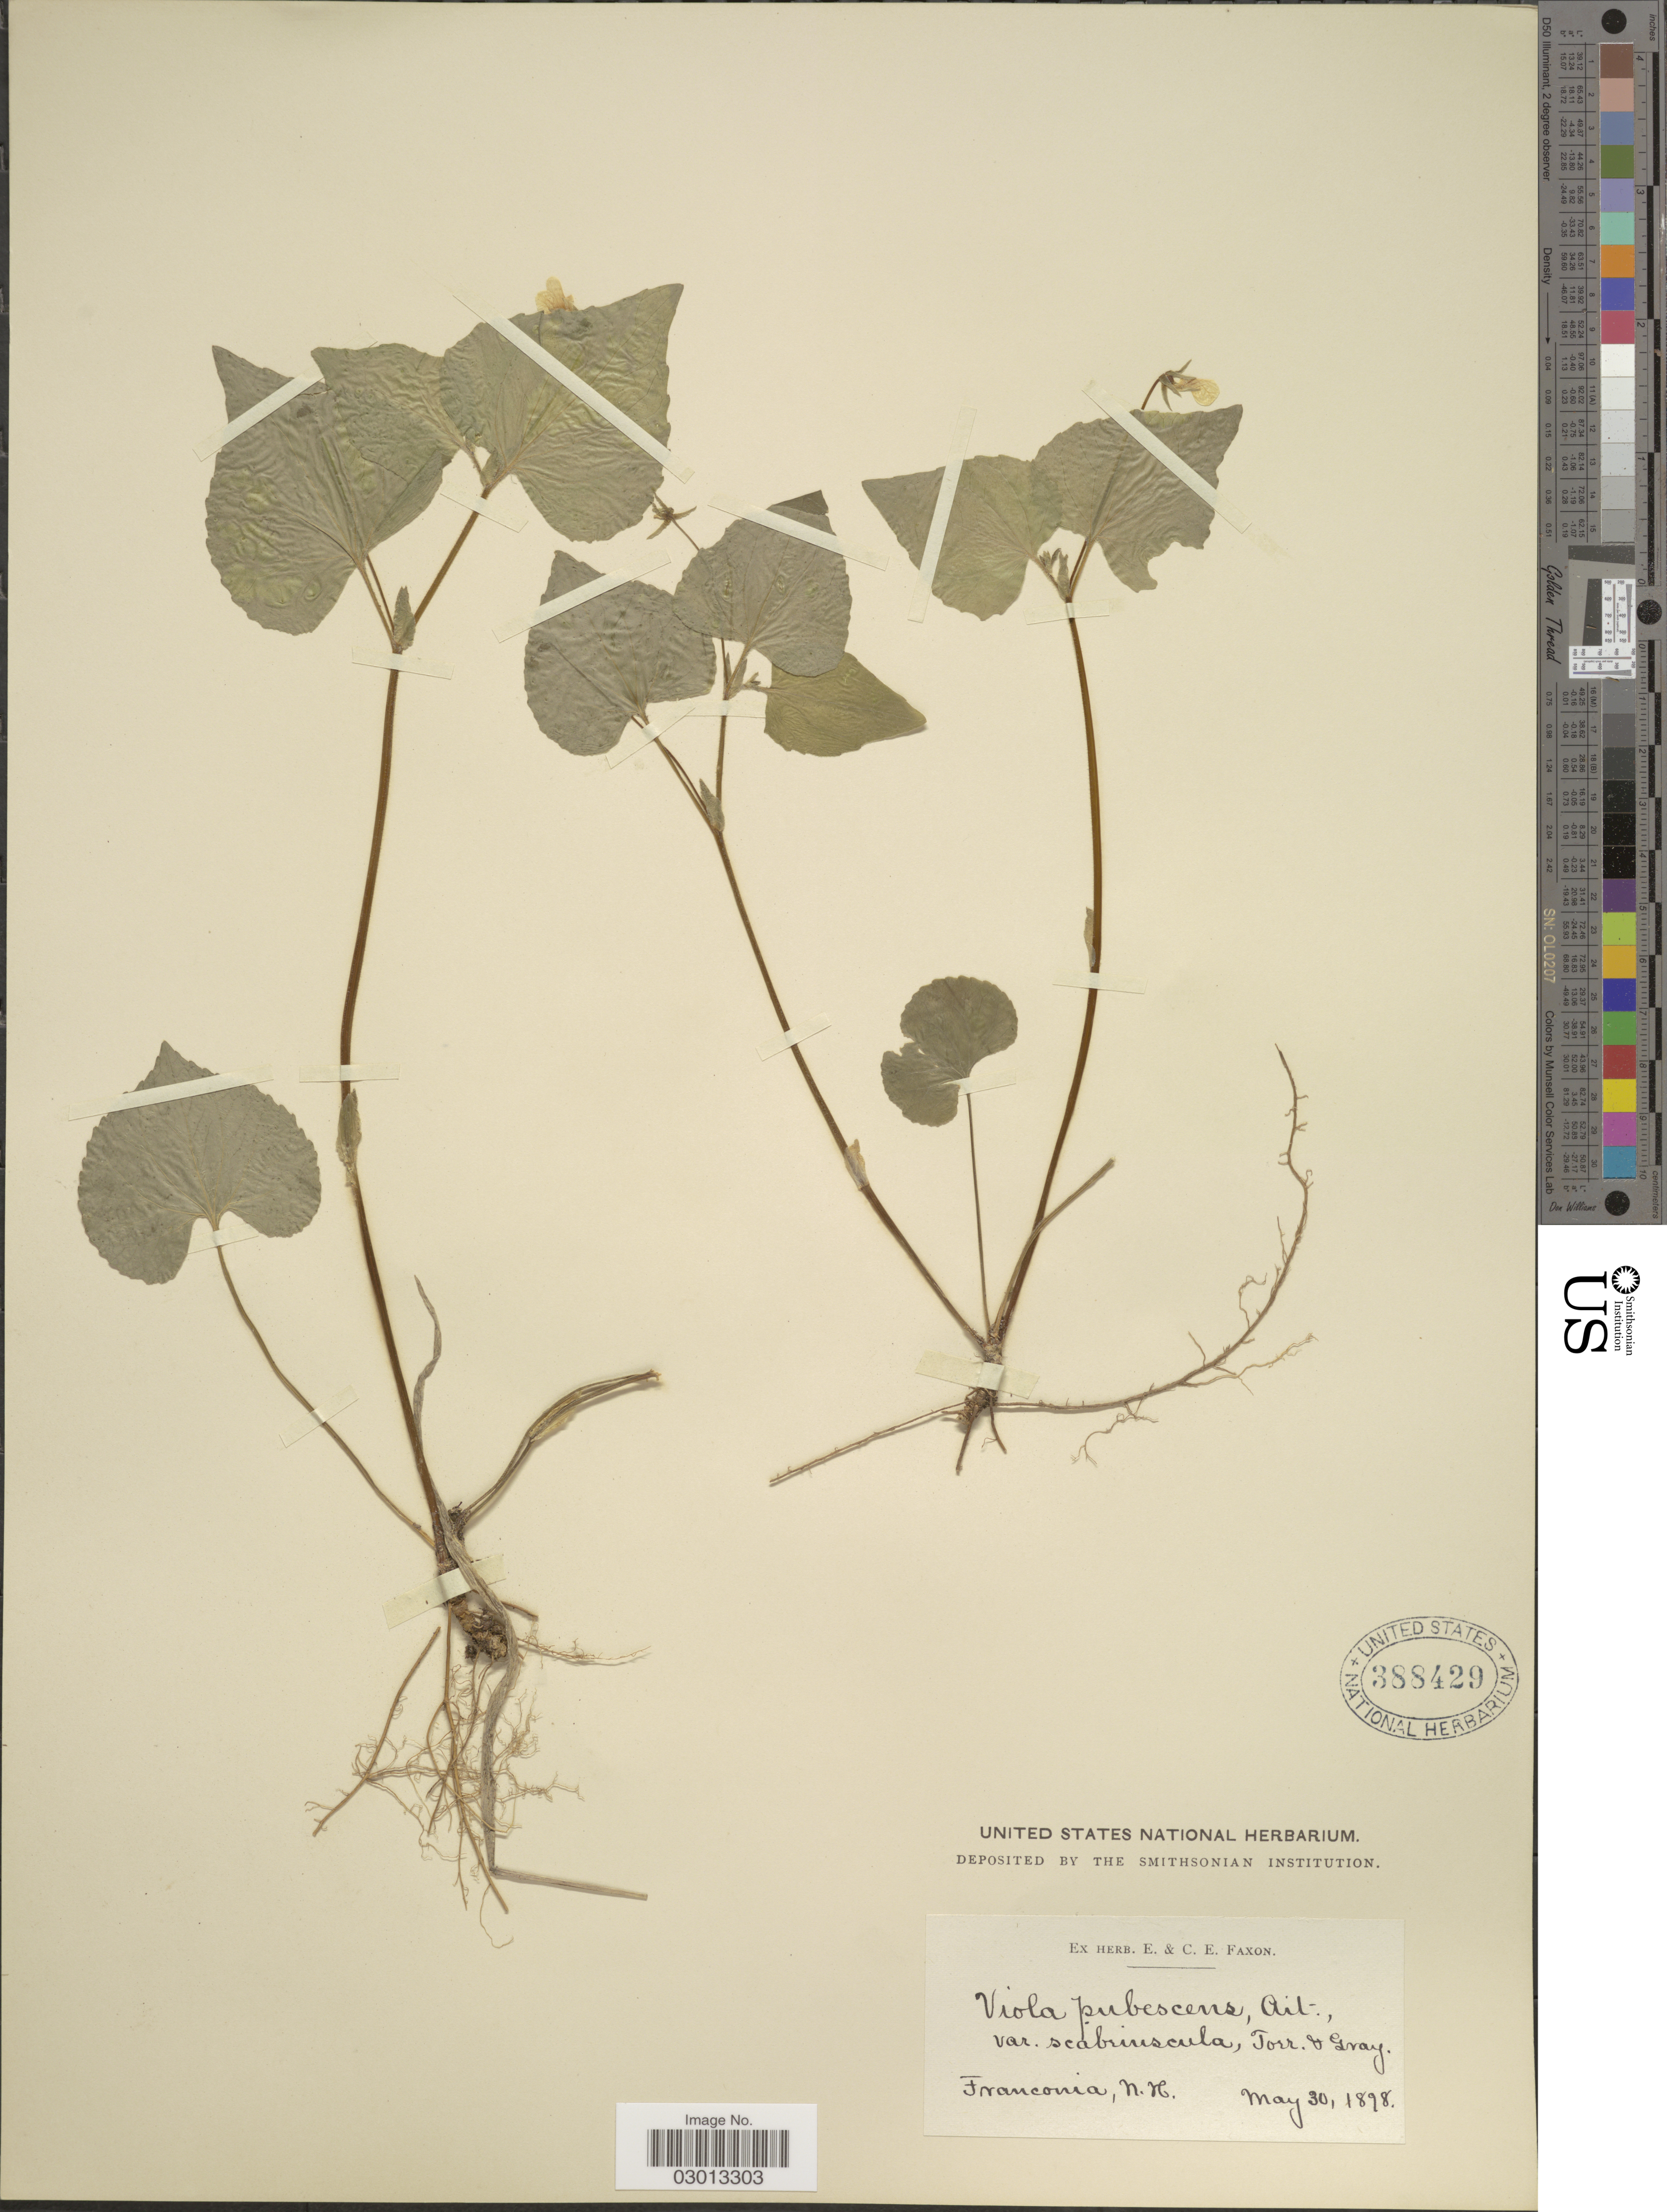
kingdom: Plantae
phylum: Tracheophyta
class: Magnoliopsida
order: Malpighiales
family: Violaceae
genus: Viola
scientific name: Viola pensylvanica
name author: Michx.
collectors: ex herb. E. & C.E. Faxon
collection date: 1898-05-30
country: United States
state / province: New Hampshire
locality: Franconia.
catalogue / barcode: US 388429